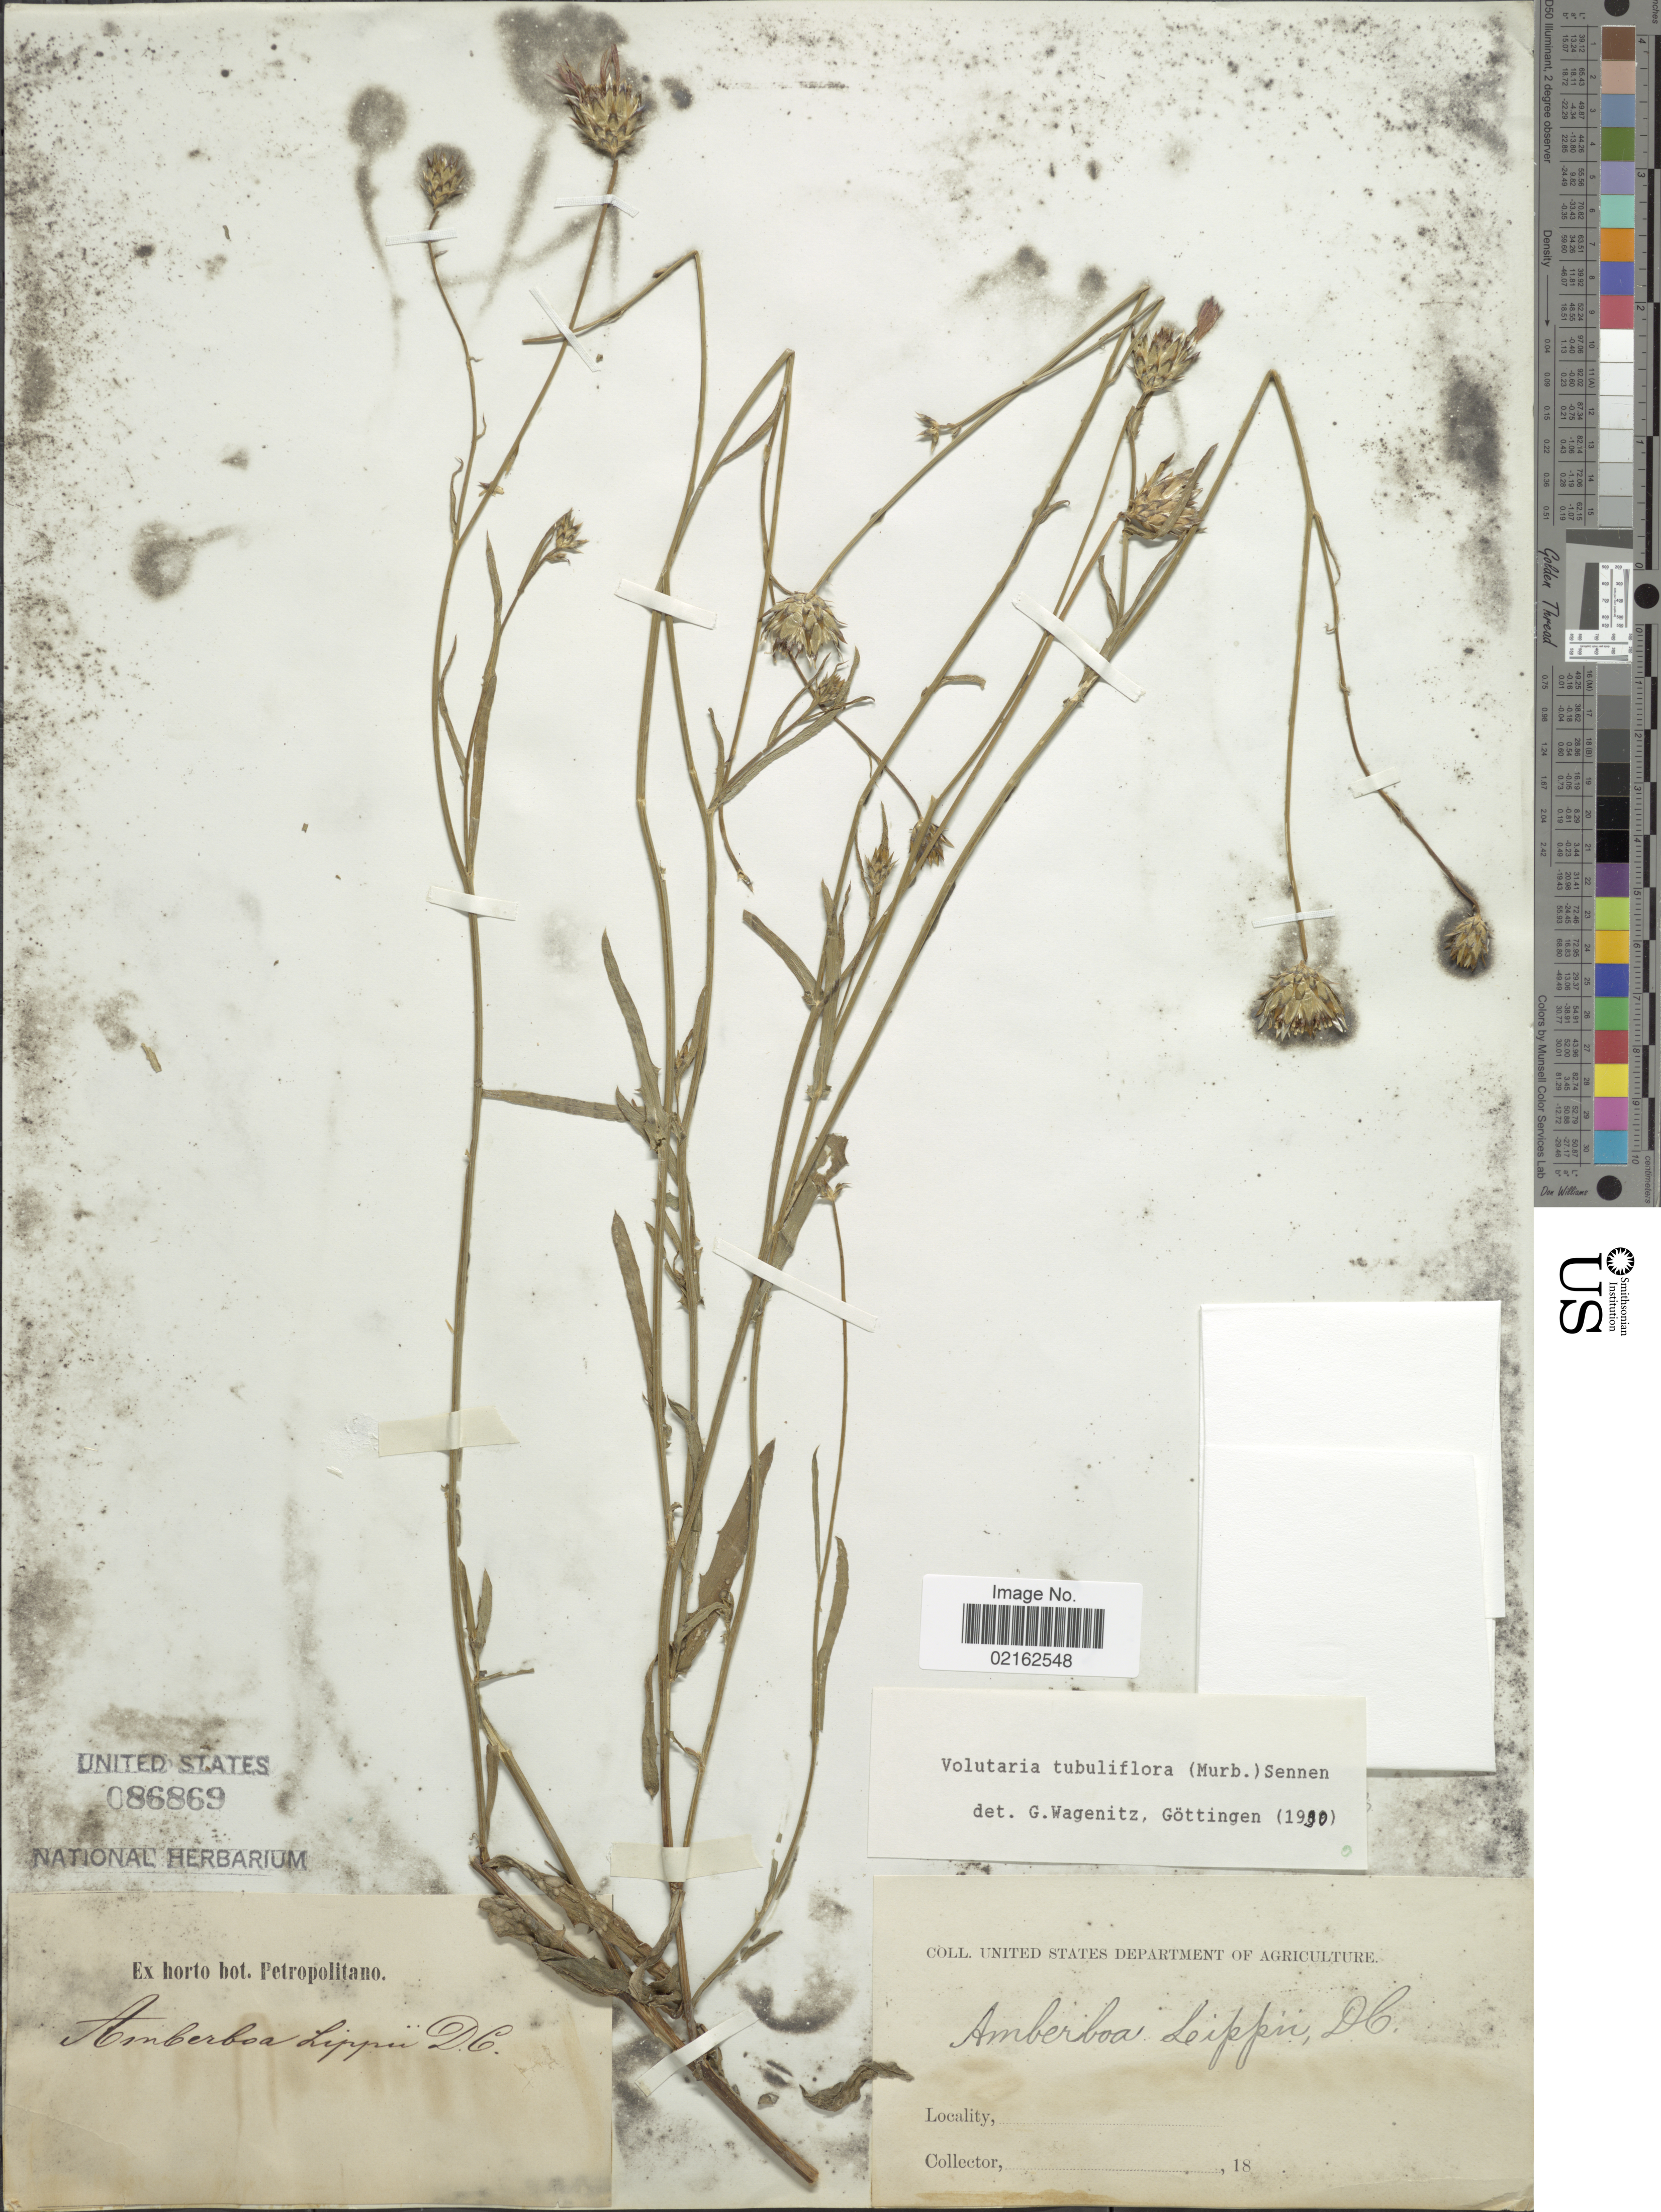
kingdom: Plantae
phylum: Tracheophyta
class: Magnoliopsida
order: Asterales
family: Asteraceae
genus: Volutaria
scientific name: Volutaria tubuliflora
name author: (Murb.) Sennen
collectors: ex Horto Bot. Petropolitano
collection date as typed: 18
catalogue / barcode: US 86869